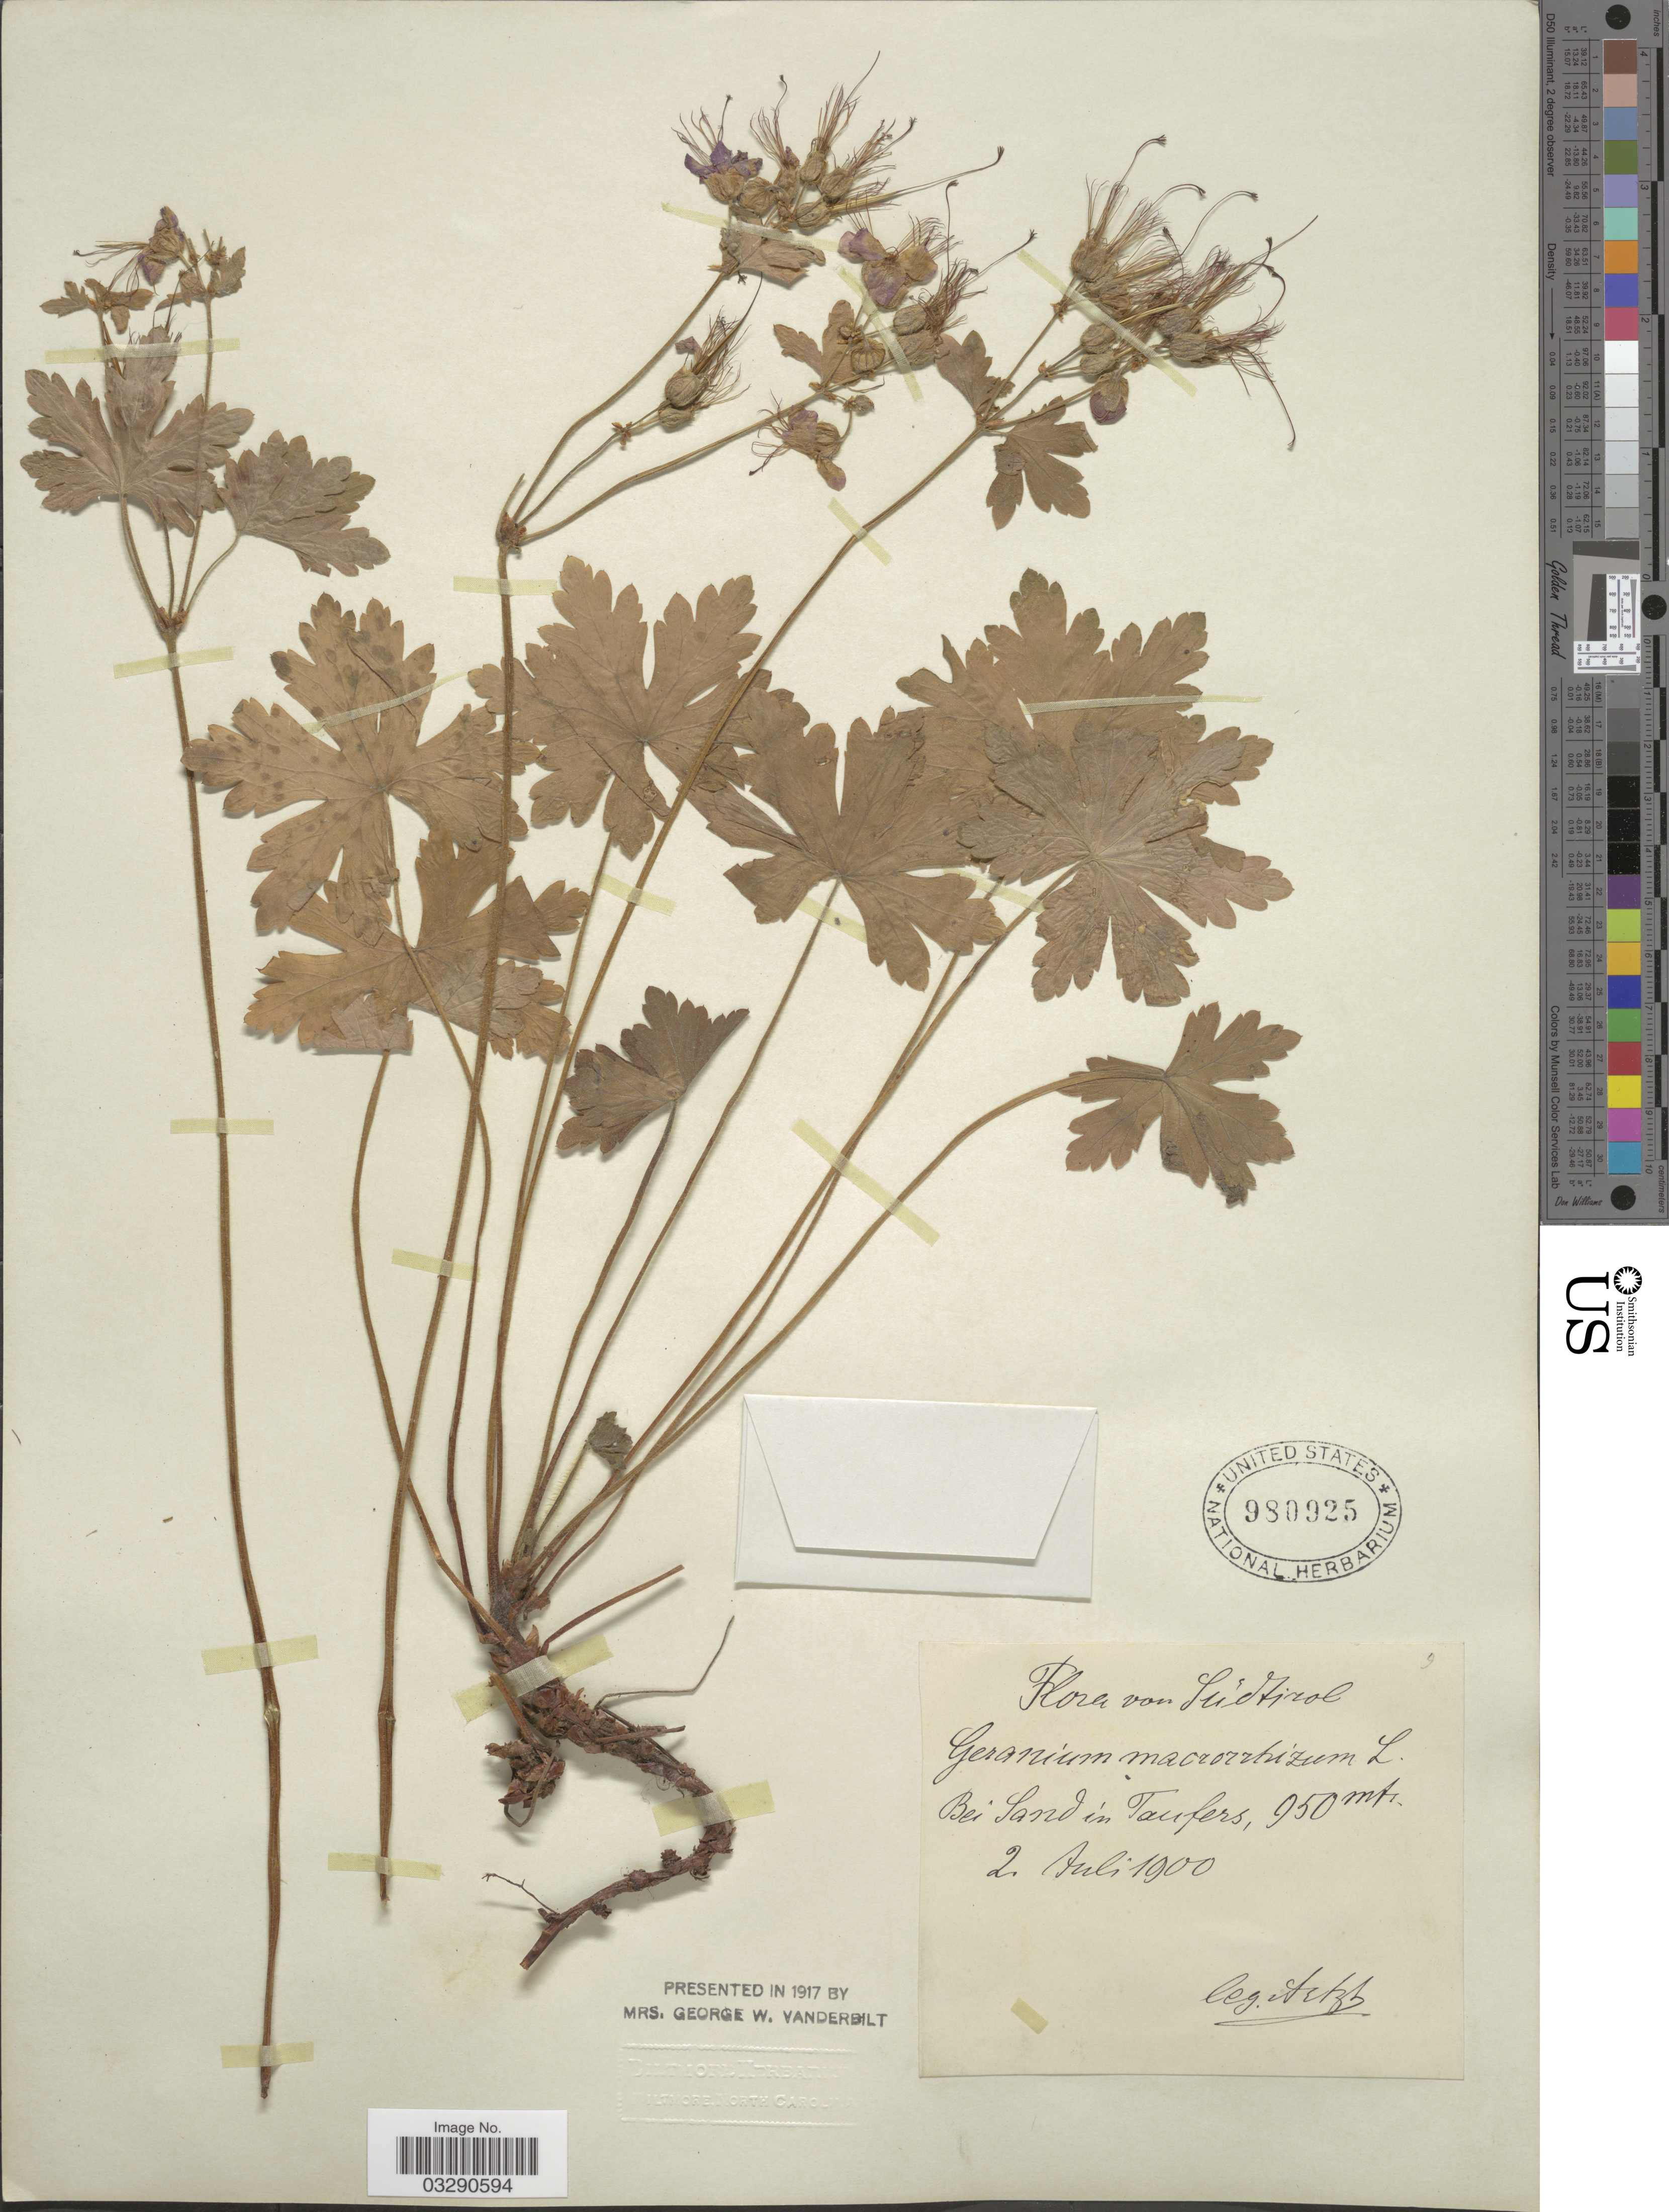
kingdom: Plantae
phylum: Tracheophyta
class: Magnoliopsida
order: Geraniales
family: Geraniaceae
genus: Geranium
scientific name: Geranium macrorrhizum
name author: L.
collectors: -. Artzt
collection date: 1900-07-02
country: Italy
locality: Sudtirol. Bei Sand in Taufers.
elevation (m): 950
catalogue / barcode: US 980925